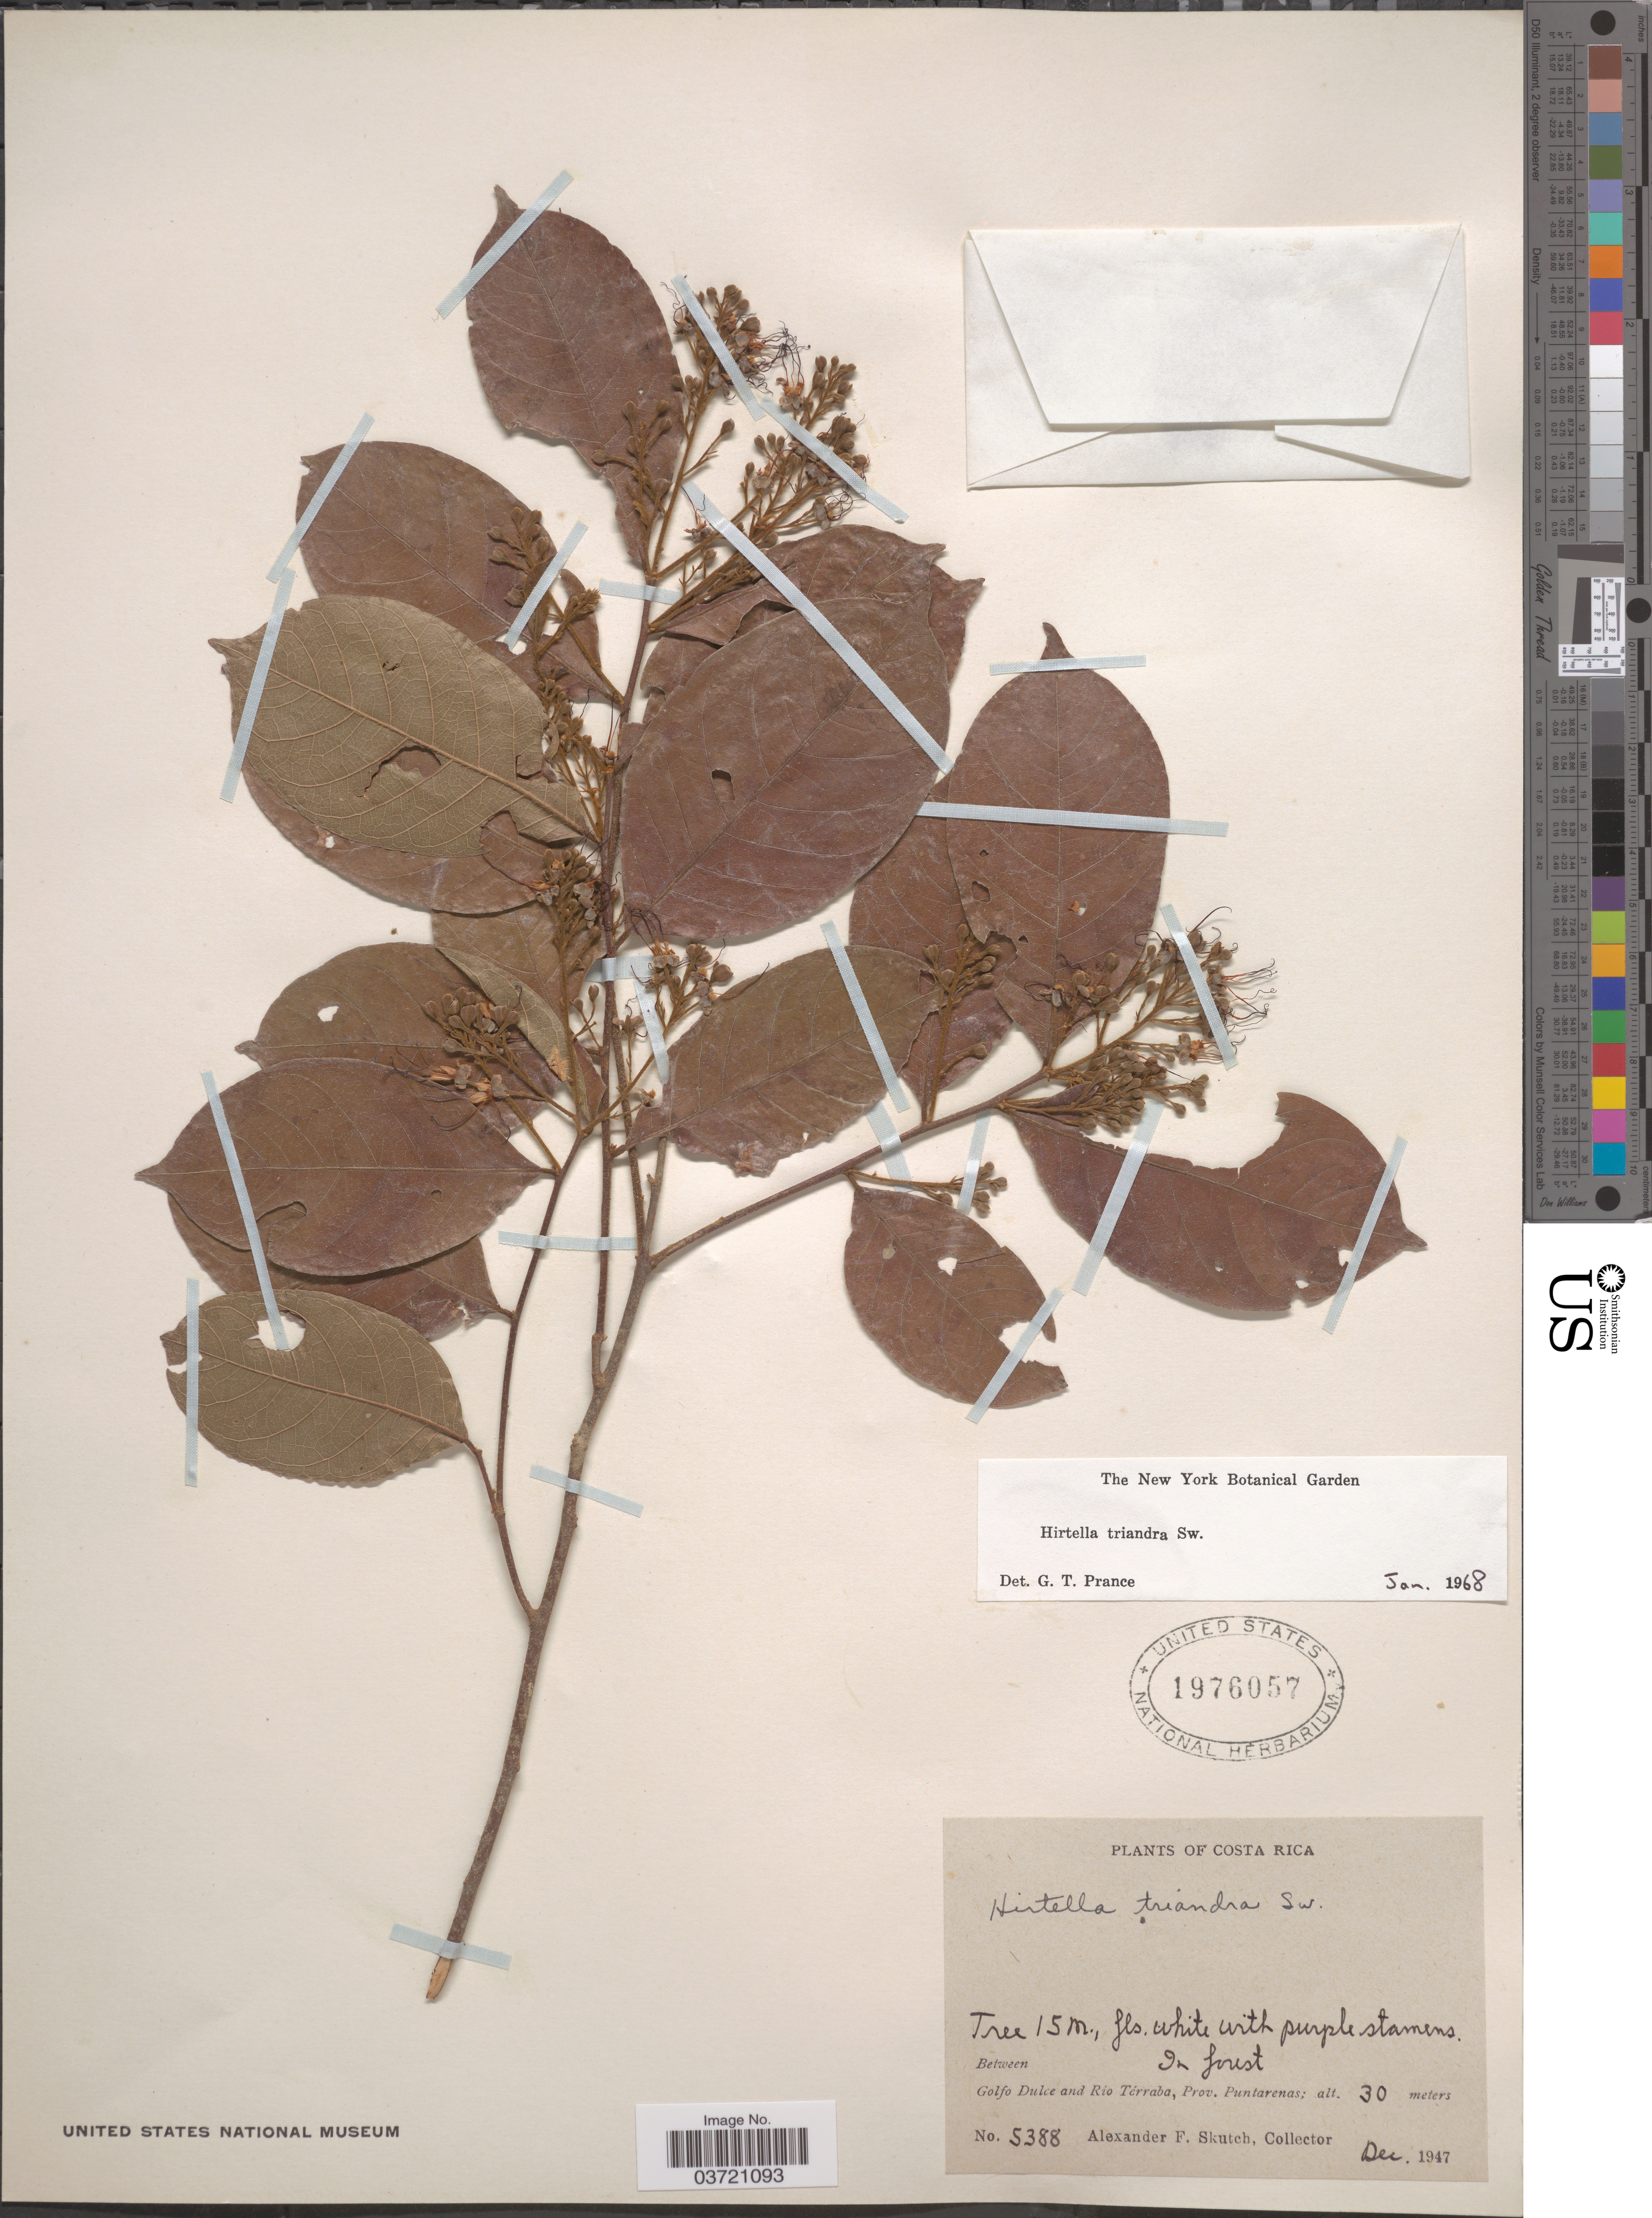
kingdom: Plantae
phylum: Tracheophyta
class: Magnoliopsida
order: Malpighiales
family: Chrysobalanaceae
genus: Hirtella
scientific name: Hirtella triandra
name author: Sw.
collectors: A. F. Skutch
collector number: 5388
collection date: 1947-12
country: Costa Rica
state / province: Puntarenas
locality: Between Golfo Dulce and Rio Térraba.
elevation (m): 30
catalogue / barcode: US 1976057